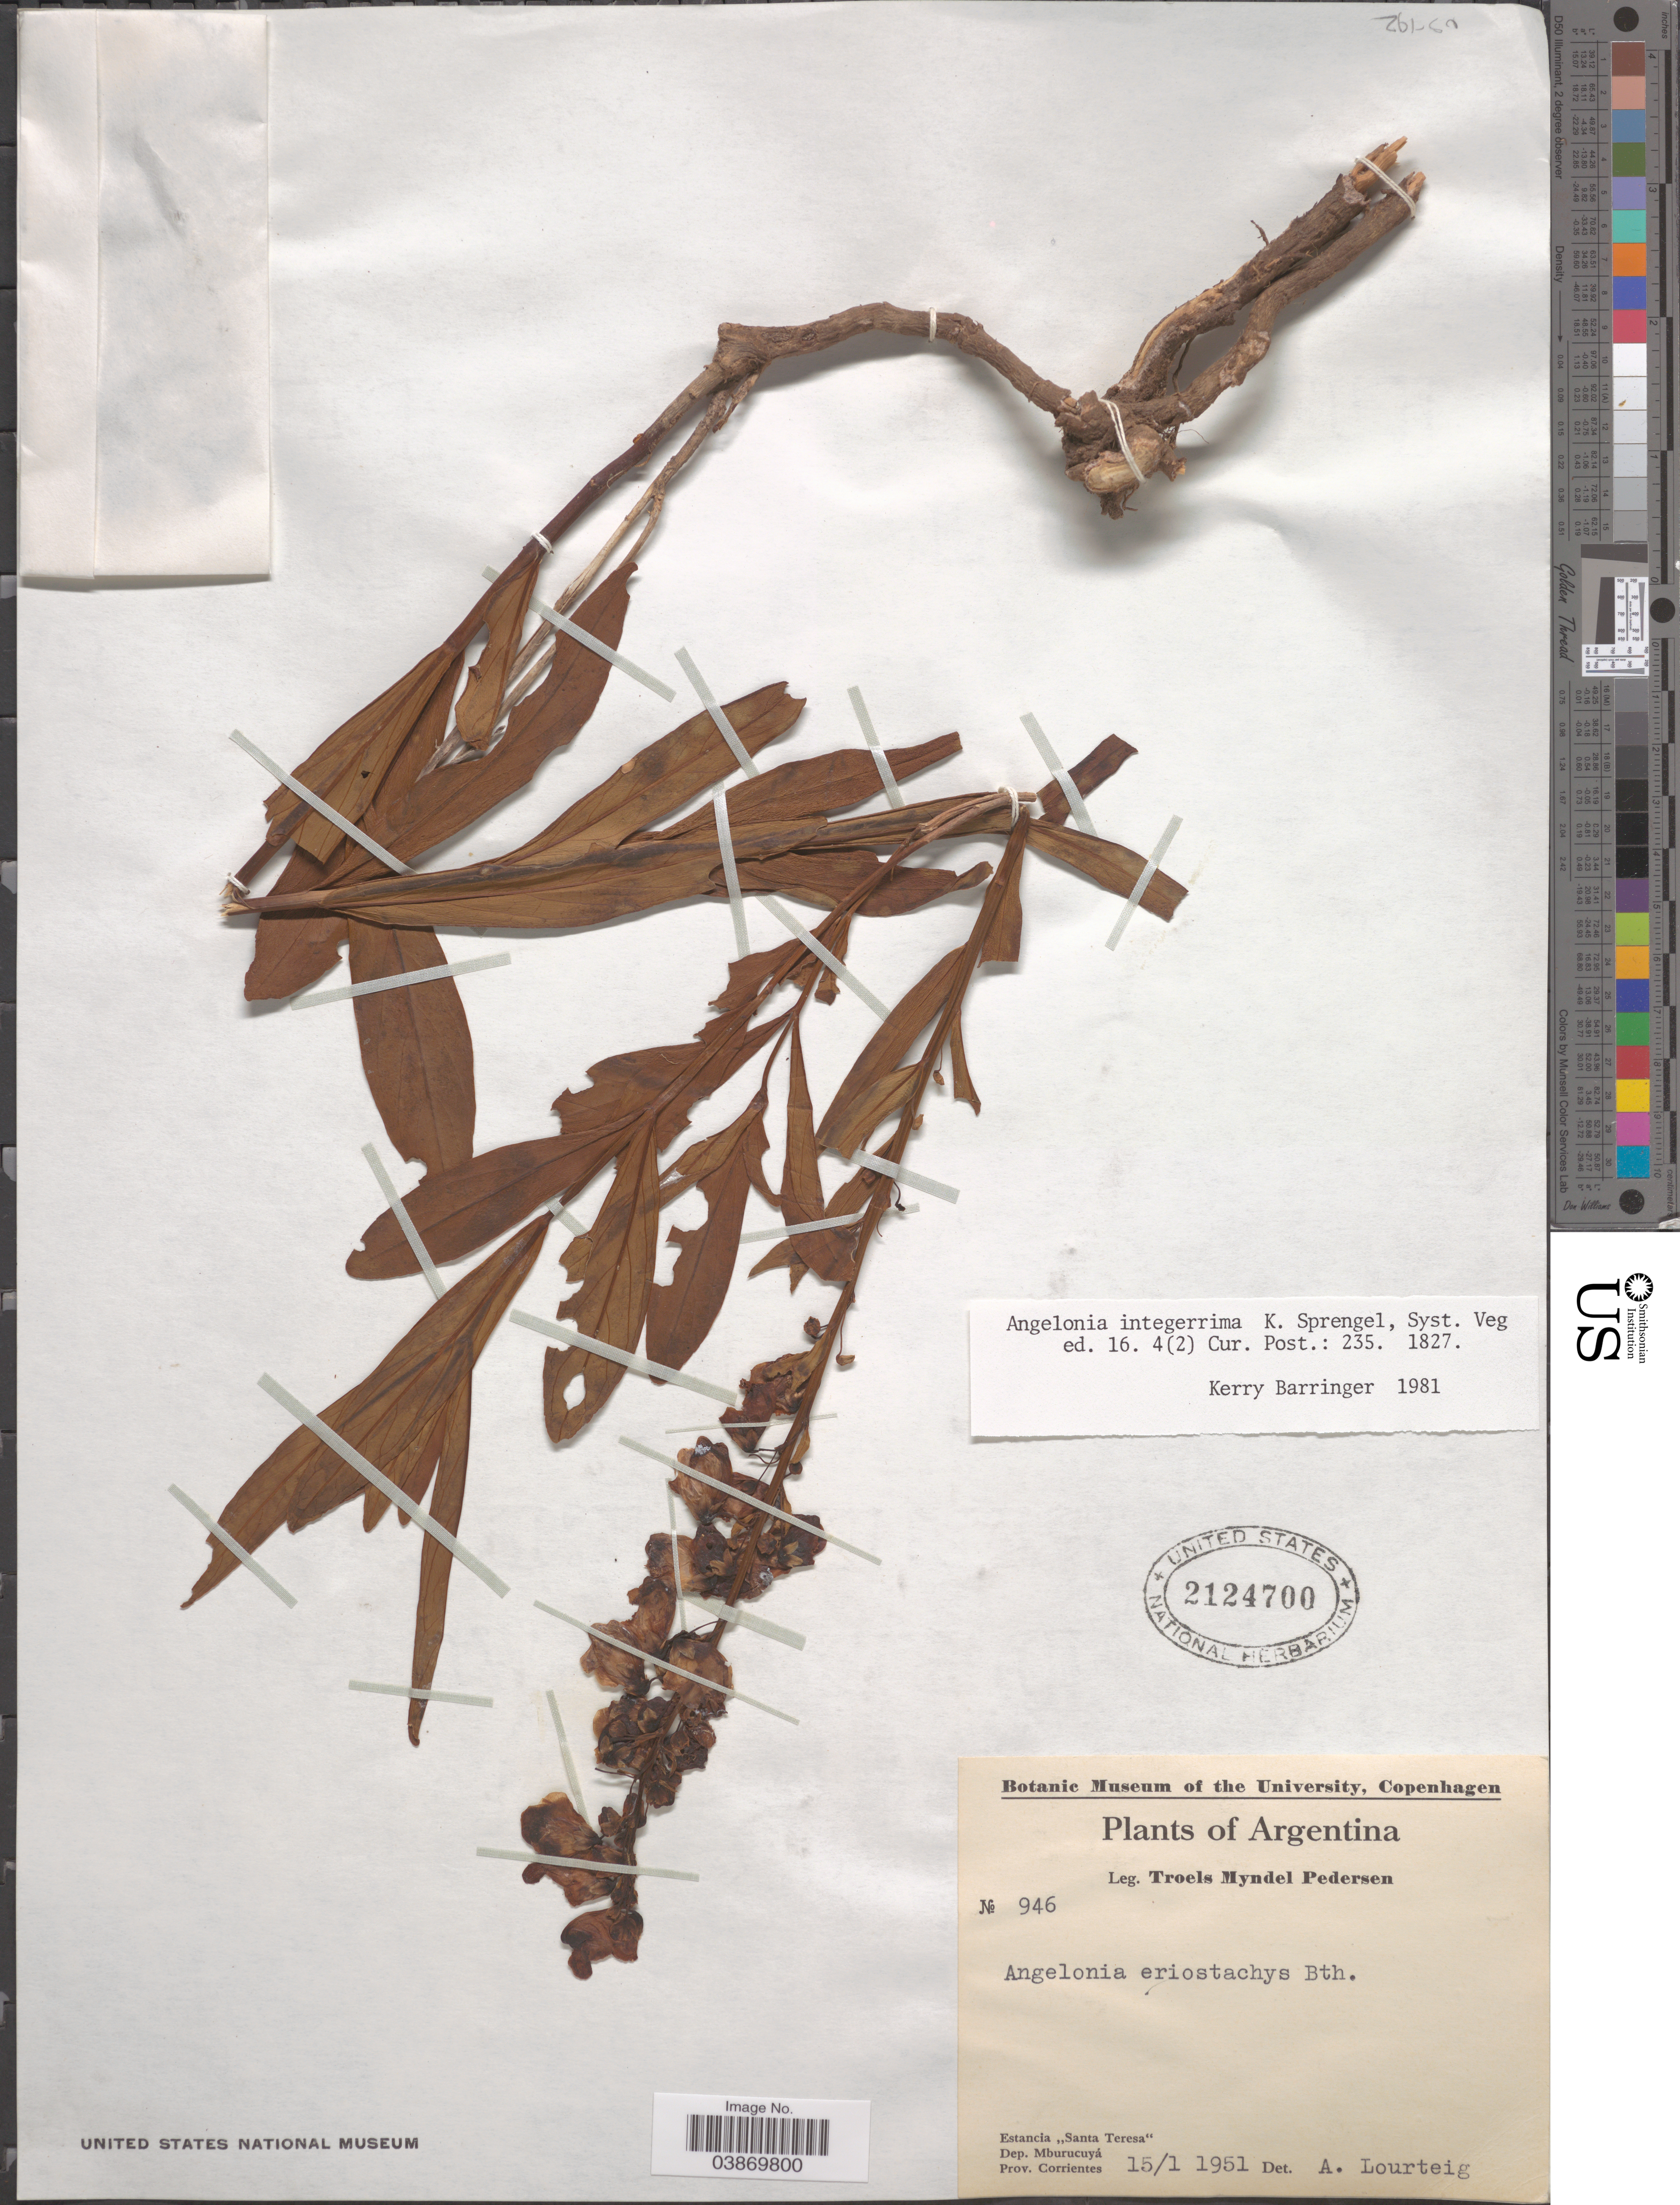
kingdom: Plantae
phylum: Tracheophyta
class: Magnoliopsida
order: Lamiales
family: Plantaginaceae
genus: Angelonia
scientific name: Angelonia integerrima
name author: Spreng.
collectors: T. Pederson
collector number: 946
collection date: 1951-01-15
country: Argentina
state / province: Corrientes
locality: Estancia "Santa Teresa". Dep. Mburucuyá.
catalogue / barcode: US 2124700